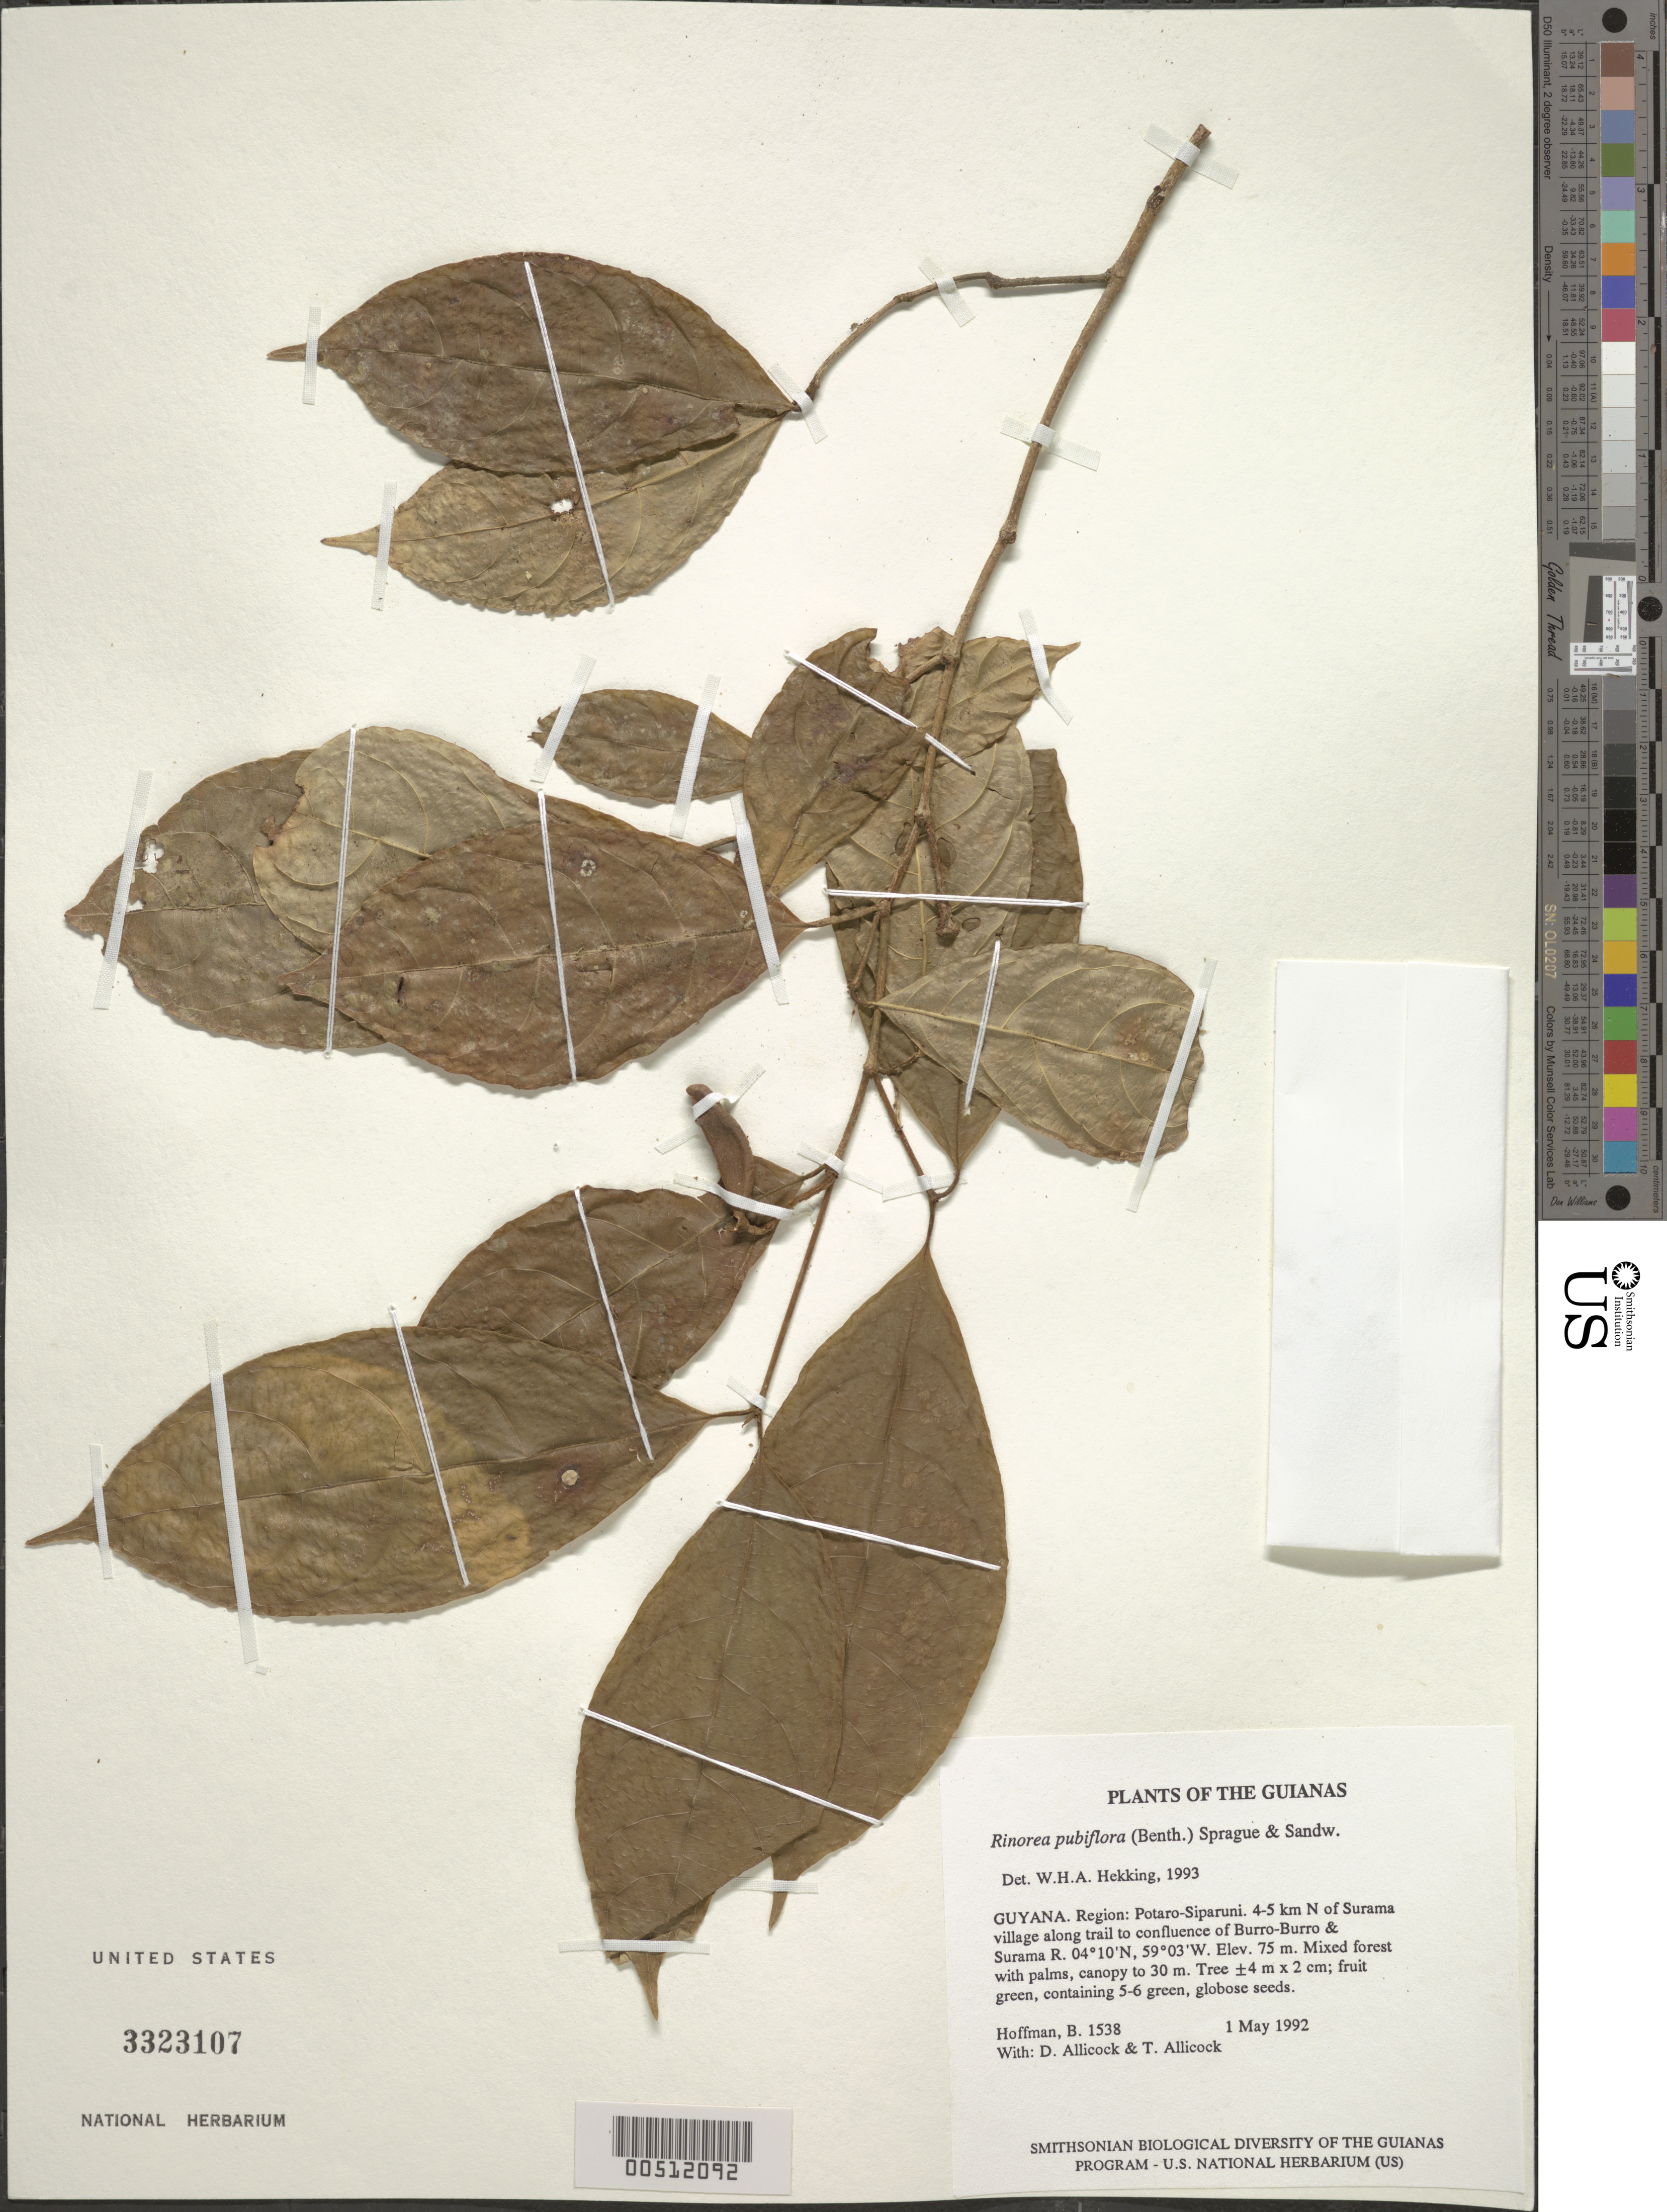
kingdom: Plantae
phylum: Tracheophyta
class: Magnoliopsida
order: Malpighiales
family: Violaceae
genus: Rinorea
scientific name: Rinorea pubiflora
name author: (Benth.) Sprague & Sandwith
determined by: Hekking, W. H. A.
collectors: B. Hoffman, D. Allicock & T. Allicock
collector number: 1538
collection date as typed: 1 May 1992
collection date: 1992-05-01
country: Guyana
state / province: Potaro-Siparuni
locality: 4-5 km N of Surama village along trail to confluence of Burro-Burro & Surama Rivers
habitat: Mixed forest with palms, canopy to 30 m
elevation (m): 75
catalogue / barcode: US 3323107